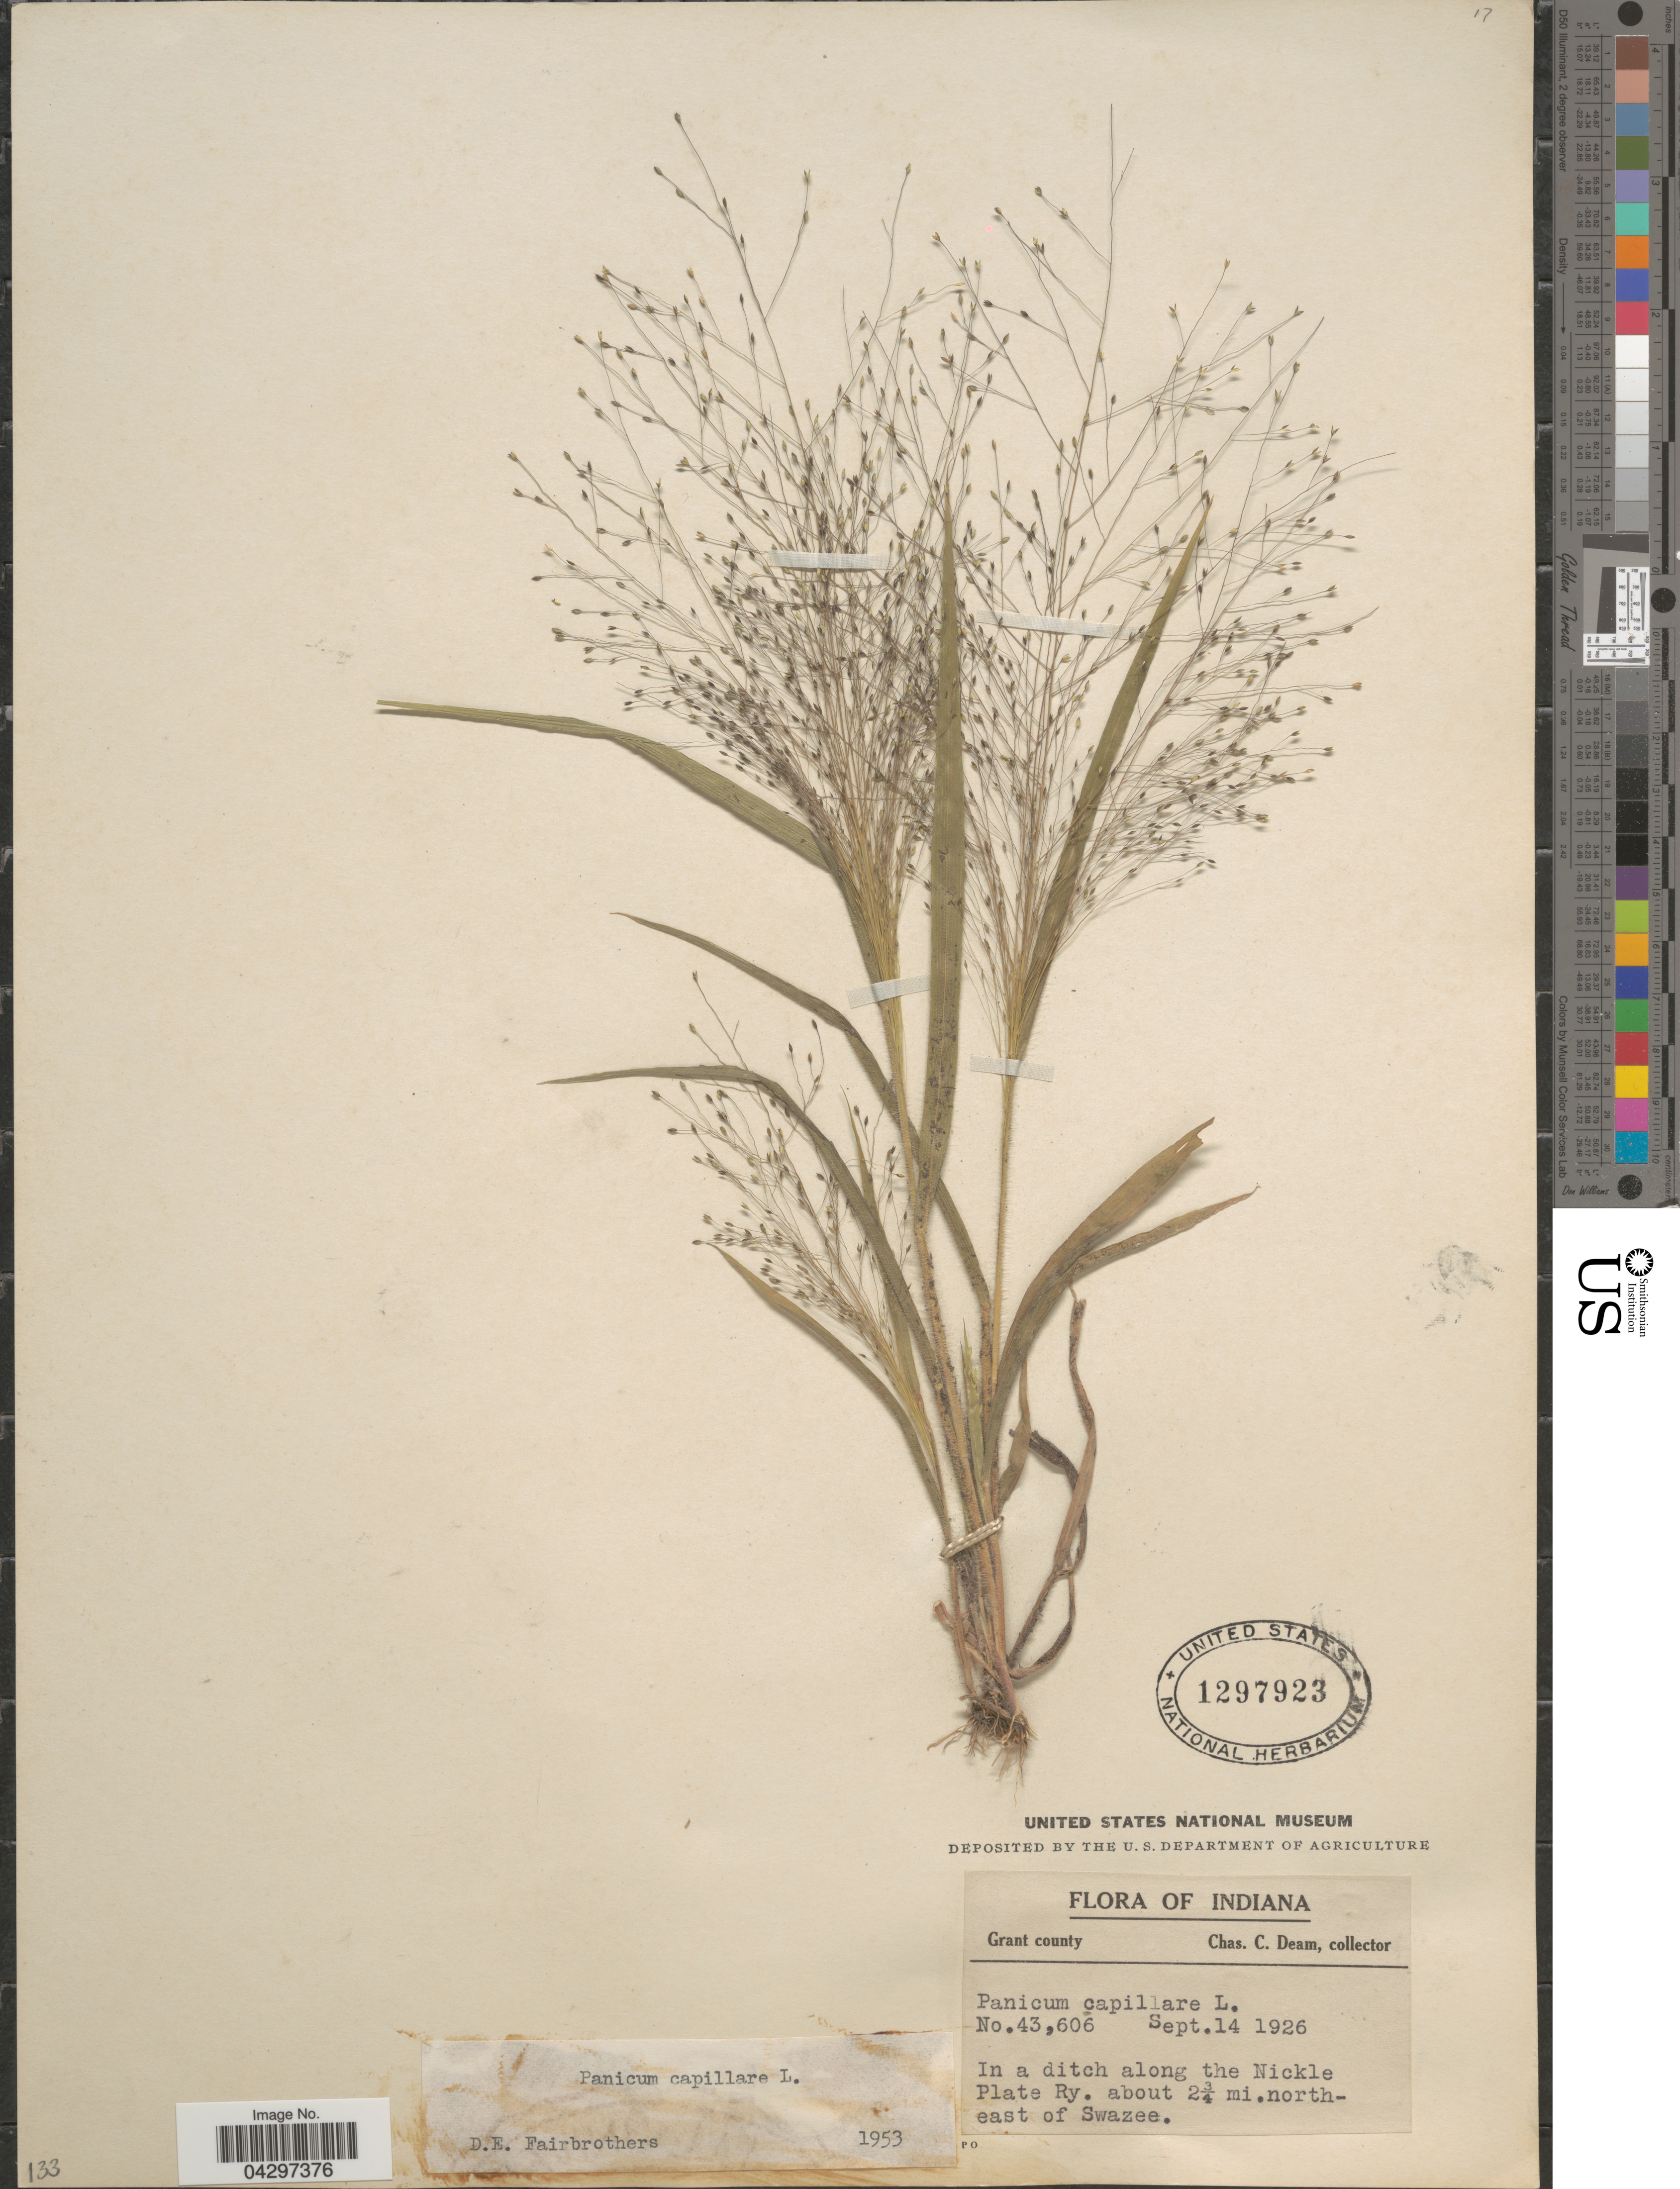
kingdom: Plantae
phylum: Tracheophyta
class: Liliopsida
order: Poales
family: Poaceae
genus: Panicum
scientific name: Panicum capillare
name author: L.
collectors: C. C. Deam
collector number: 43606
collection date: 1926-09-14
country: United States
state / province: Indiana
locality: Grant county. In a ditch along the Nickle Plate Ry. about 2¾ mi.north-east of Swazee.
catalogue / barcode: US 1297923